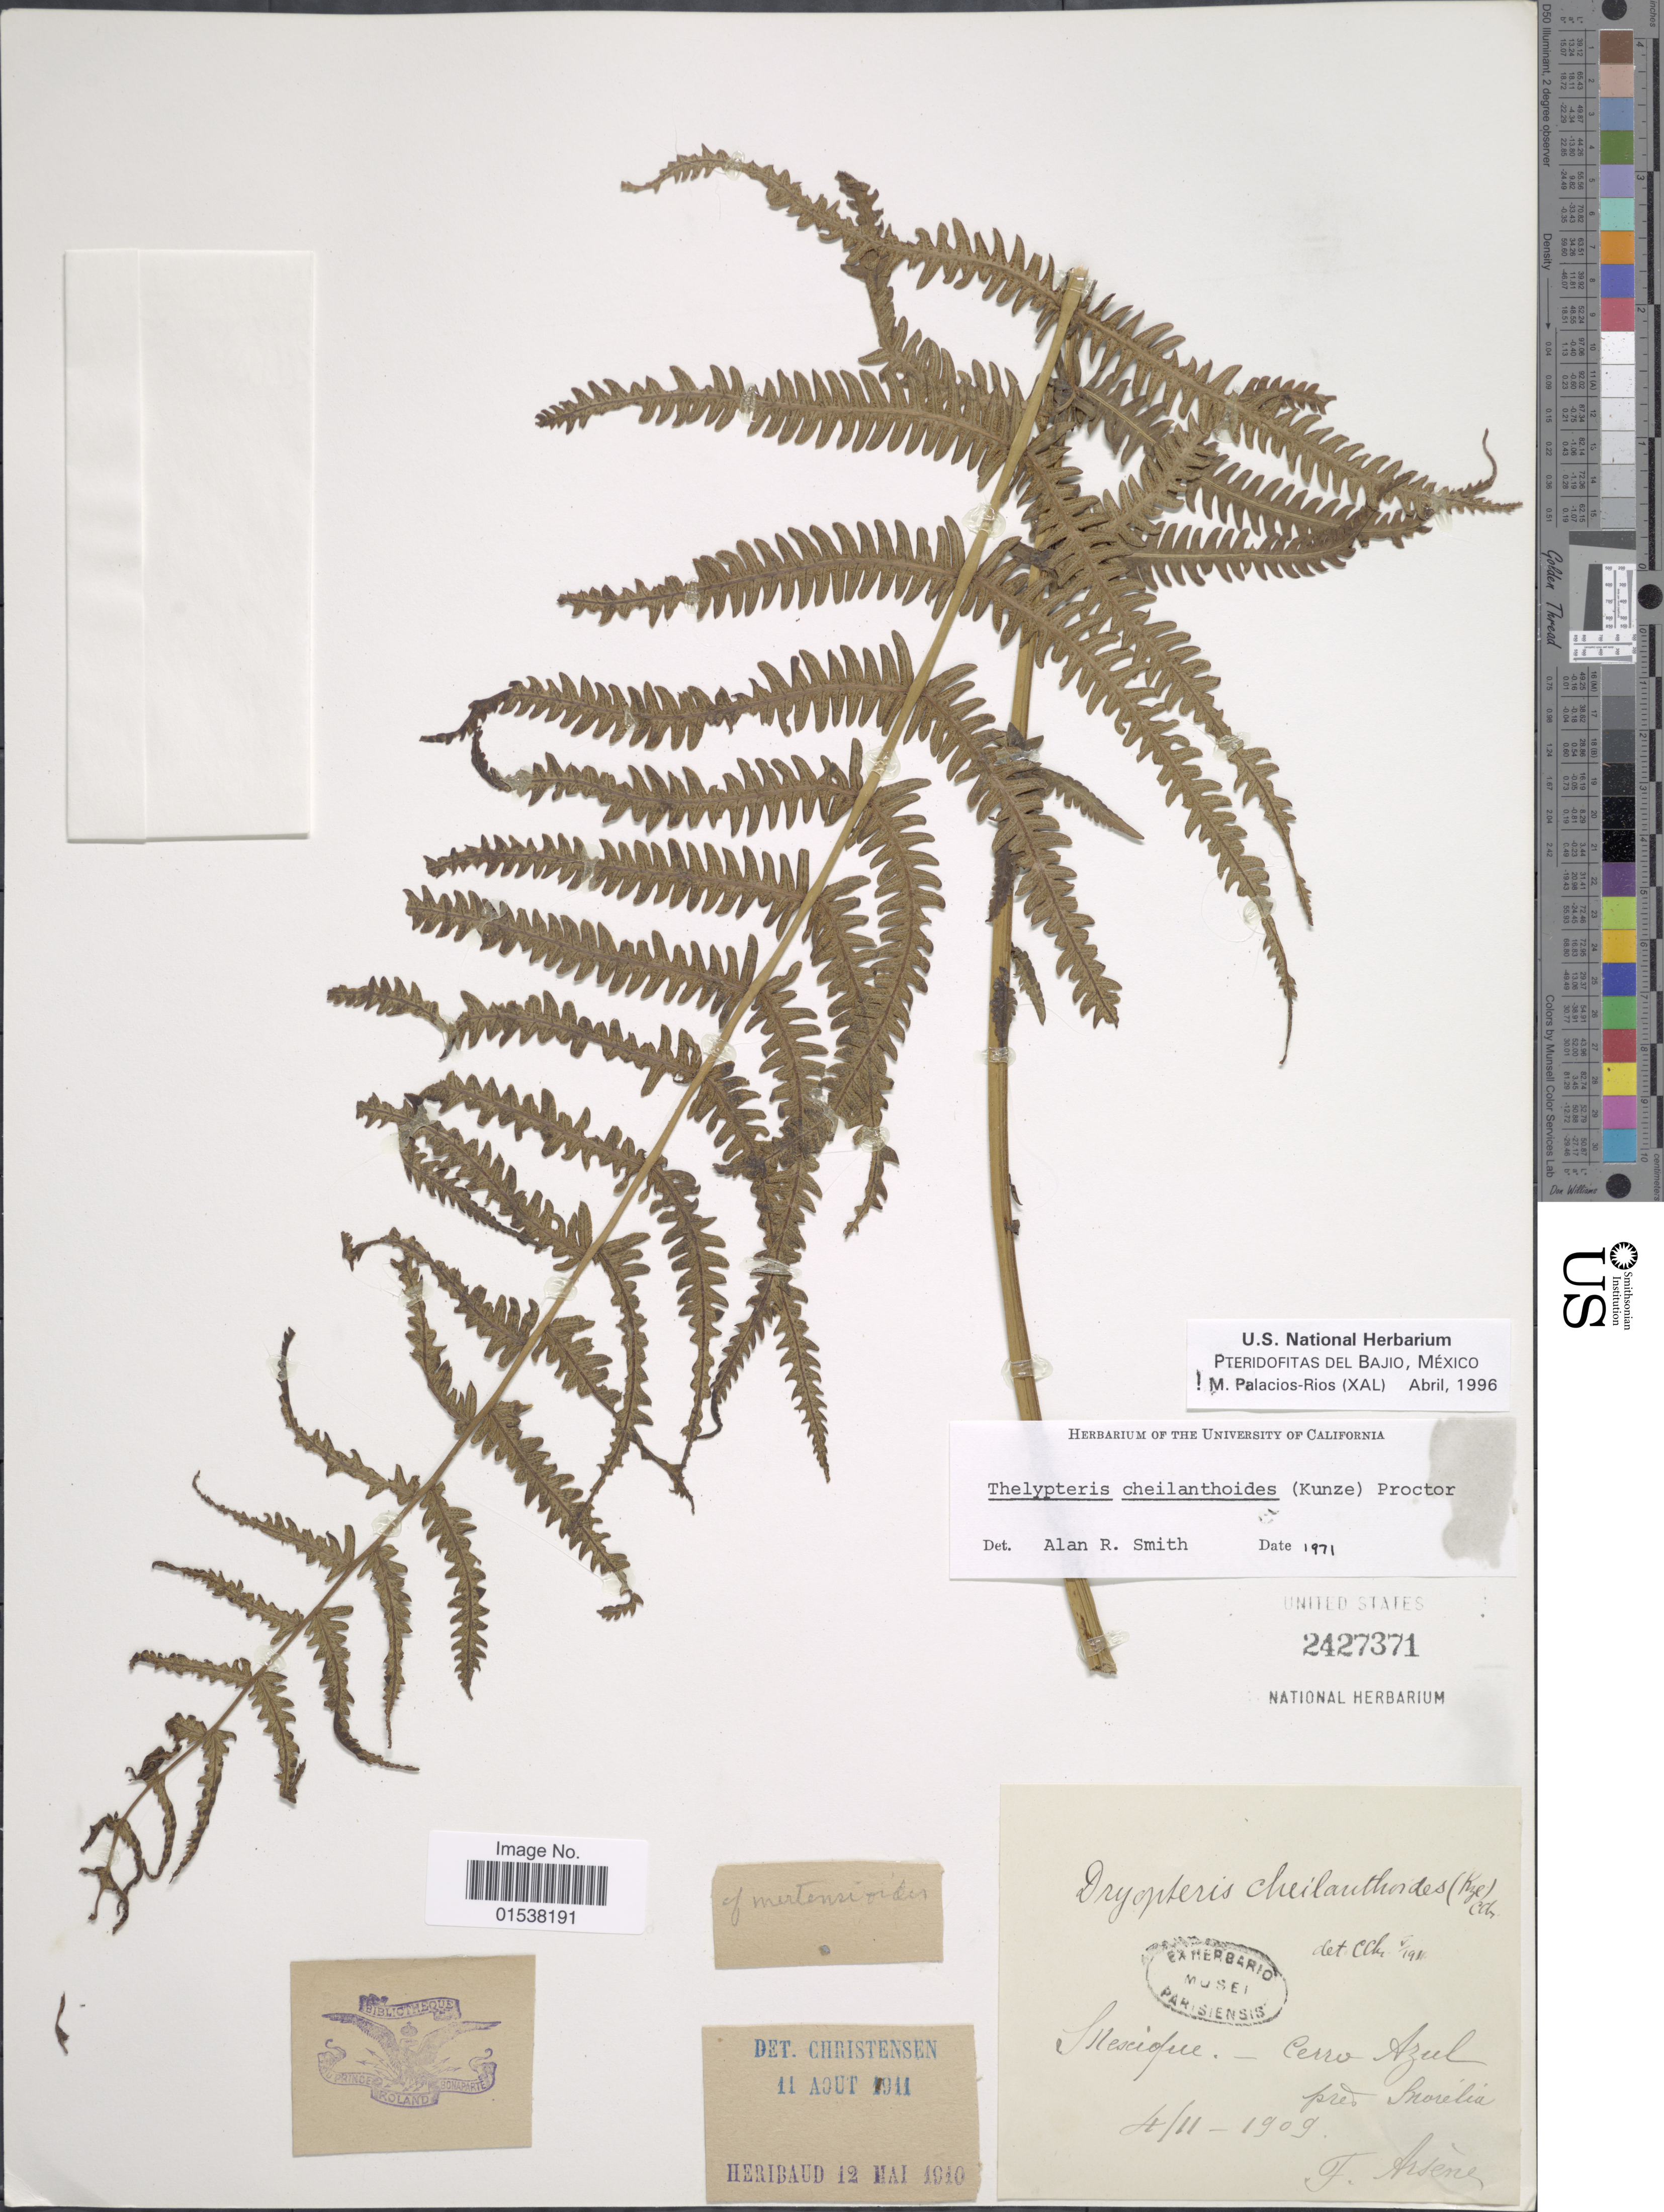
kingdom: Plantae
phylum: Tracheophyta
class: Polypodiopsida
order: Polypodiales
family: Thelypteridaceae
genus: Amauropelta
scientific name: Amauropelta cheilanthoides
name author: (Kunze) Á. Löve & D. Löve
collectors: F. Arsène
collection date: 1909-02-04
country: Mexico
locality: Mexique, Cerro Azul, pres Morelia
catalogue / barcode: US 24273371